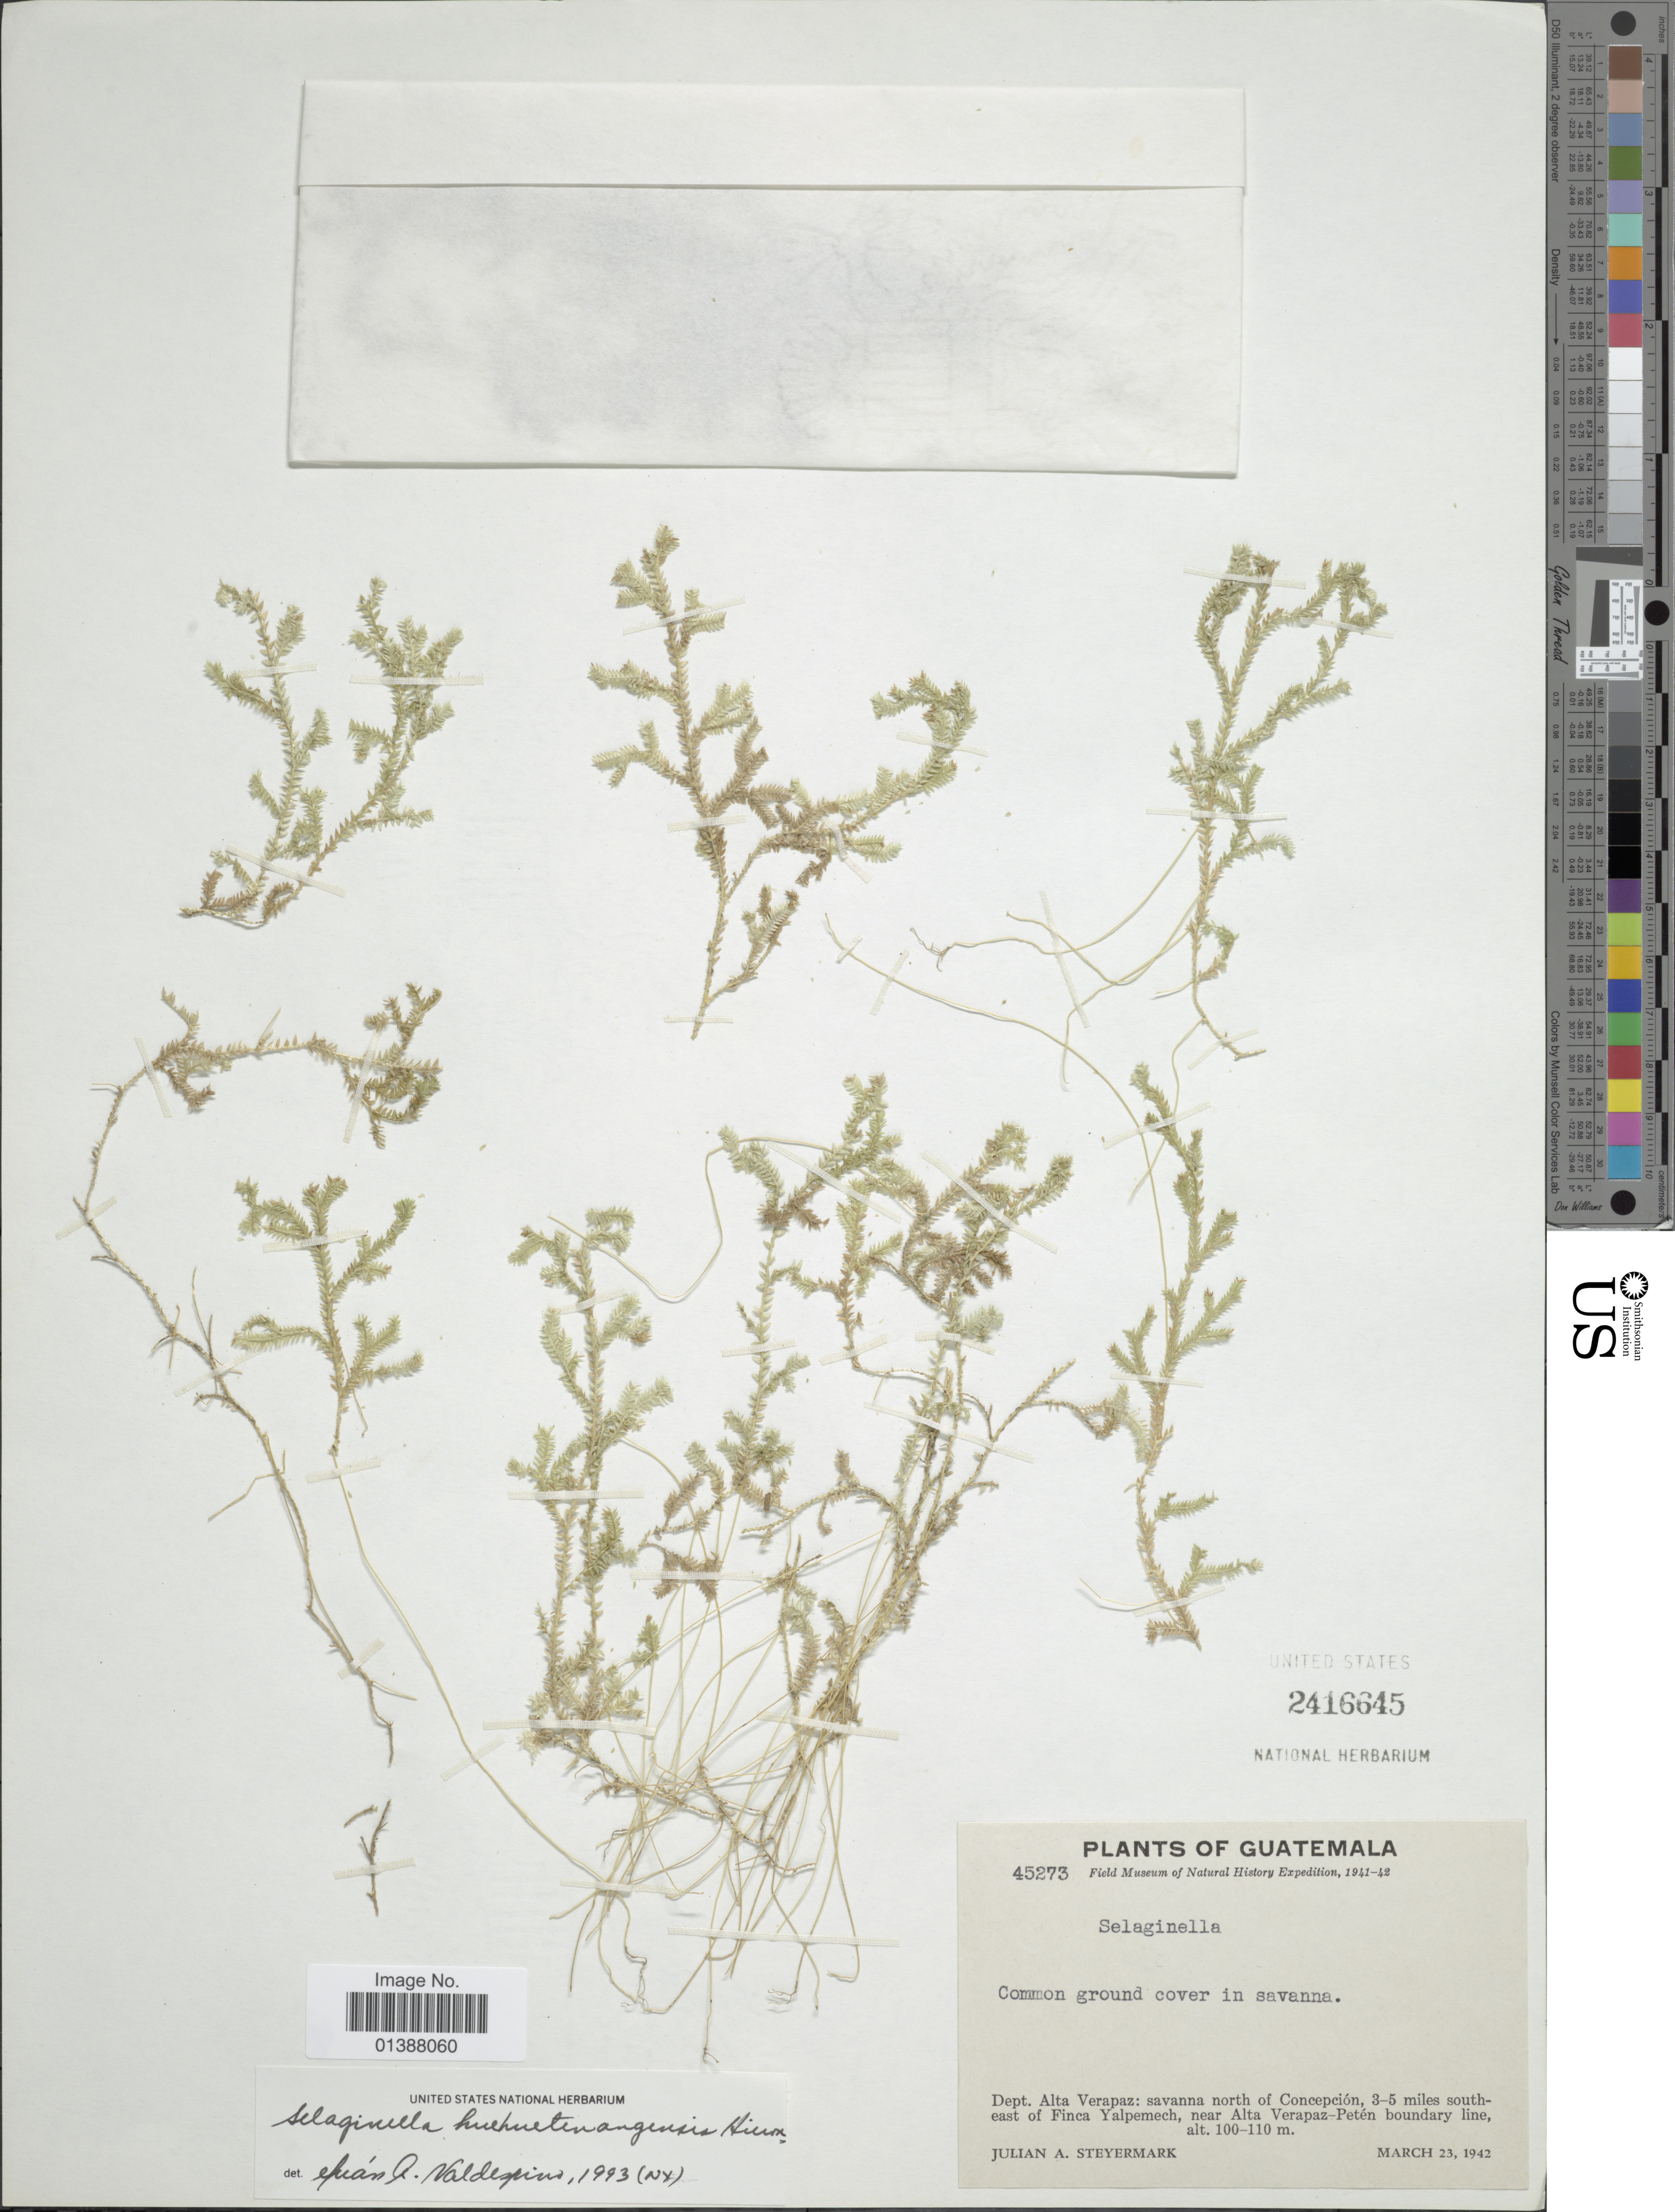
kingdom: Plantae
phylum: Tracheophyta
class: Lycopodiopsida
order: Selaginellales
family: Selaginellaceae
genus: Selaginella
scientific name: Selaginella huehuetenangensis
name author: Hieron.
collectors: J. Steyermark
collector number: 45273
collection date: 1942-03-23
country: Guatemala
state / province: Alta Verapaz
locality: Dept. Alta Verapaz: savanna north of Concepció, 3-5 miles south-east of Finca Yalpemech, near Alta Verapaz-Petén boundary line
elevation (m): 100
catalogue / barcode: US 2416645